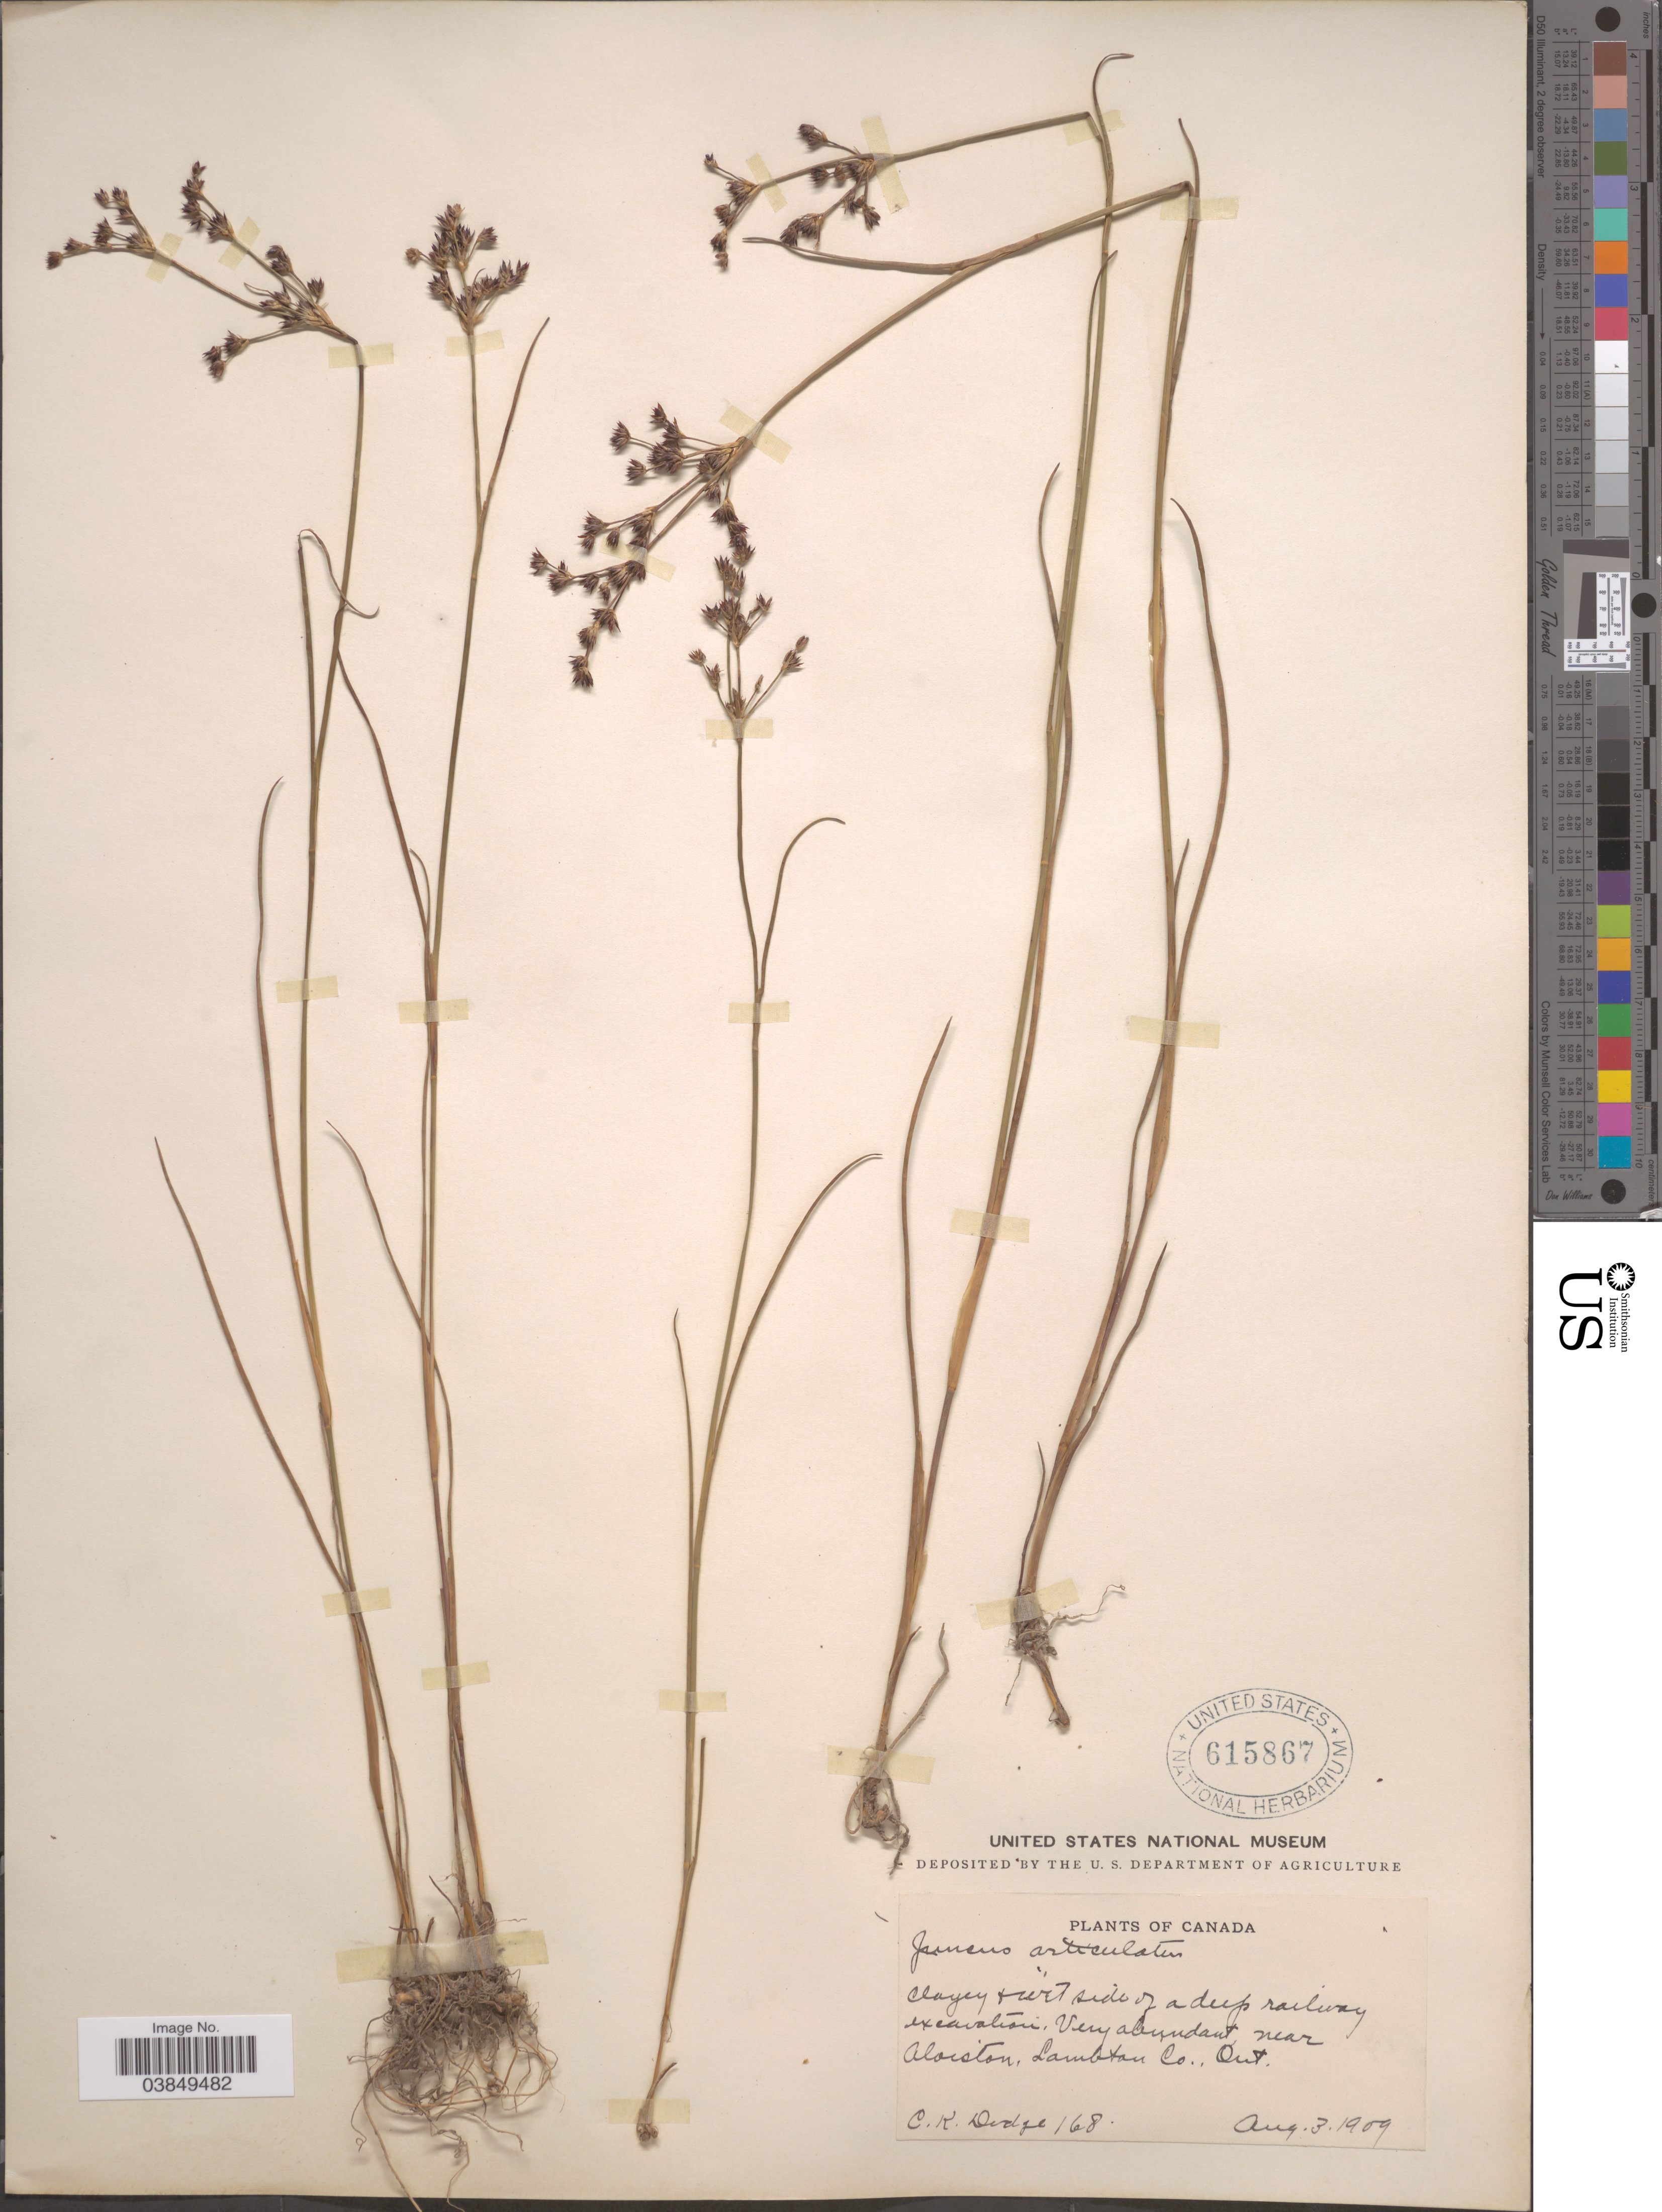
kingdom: Plantae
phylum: Tracheophyta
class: Liliopsida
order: Poales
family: Juncaceae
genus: Juncus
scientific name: Juncus articulatus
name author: L.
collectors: C. Dodge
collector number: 168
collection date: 1909-08-03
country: Canada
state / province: Ontario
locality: Near Aloiston, Lambton Co.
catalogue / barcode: US 615867